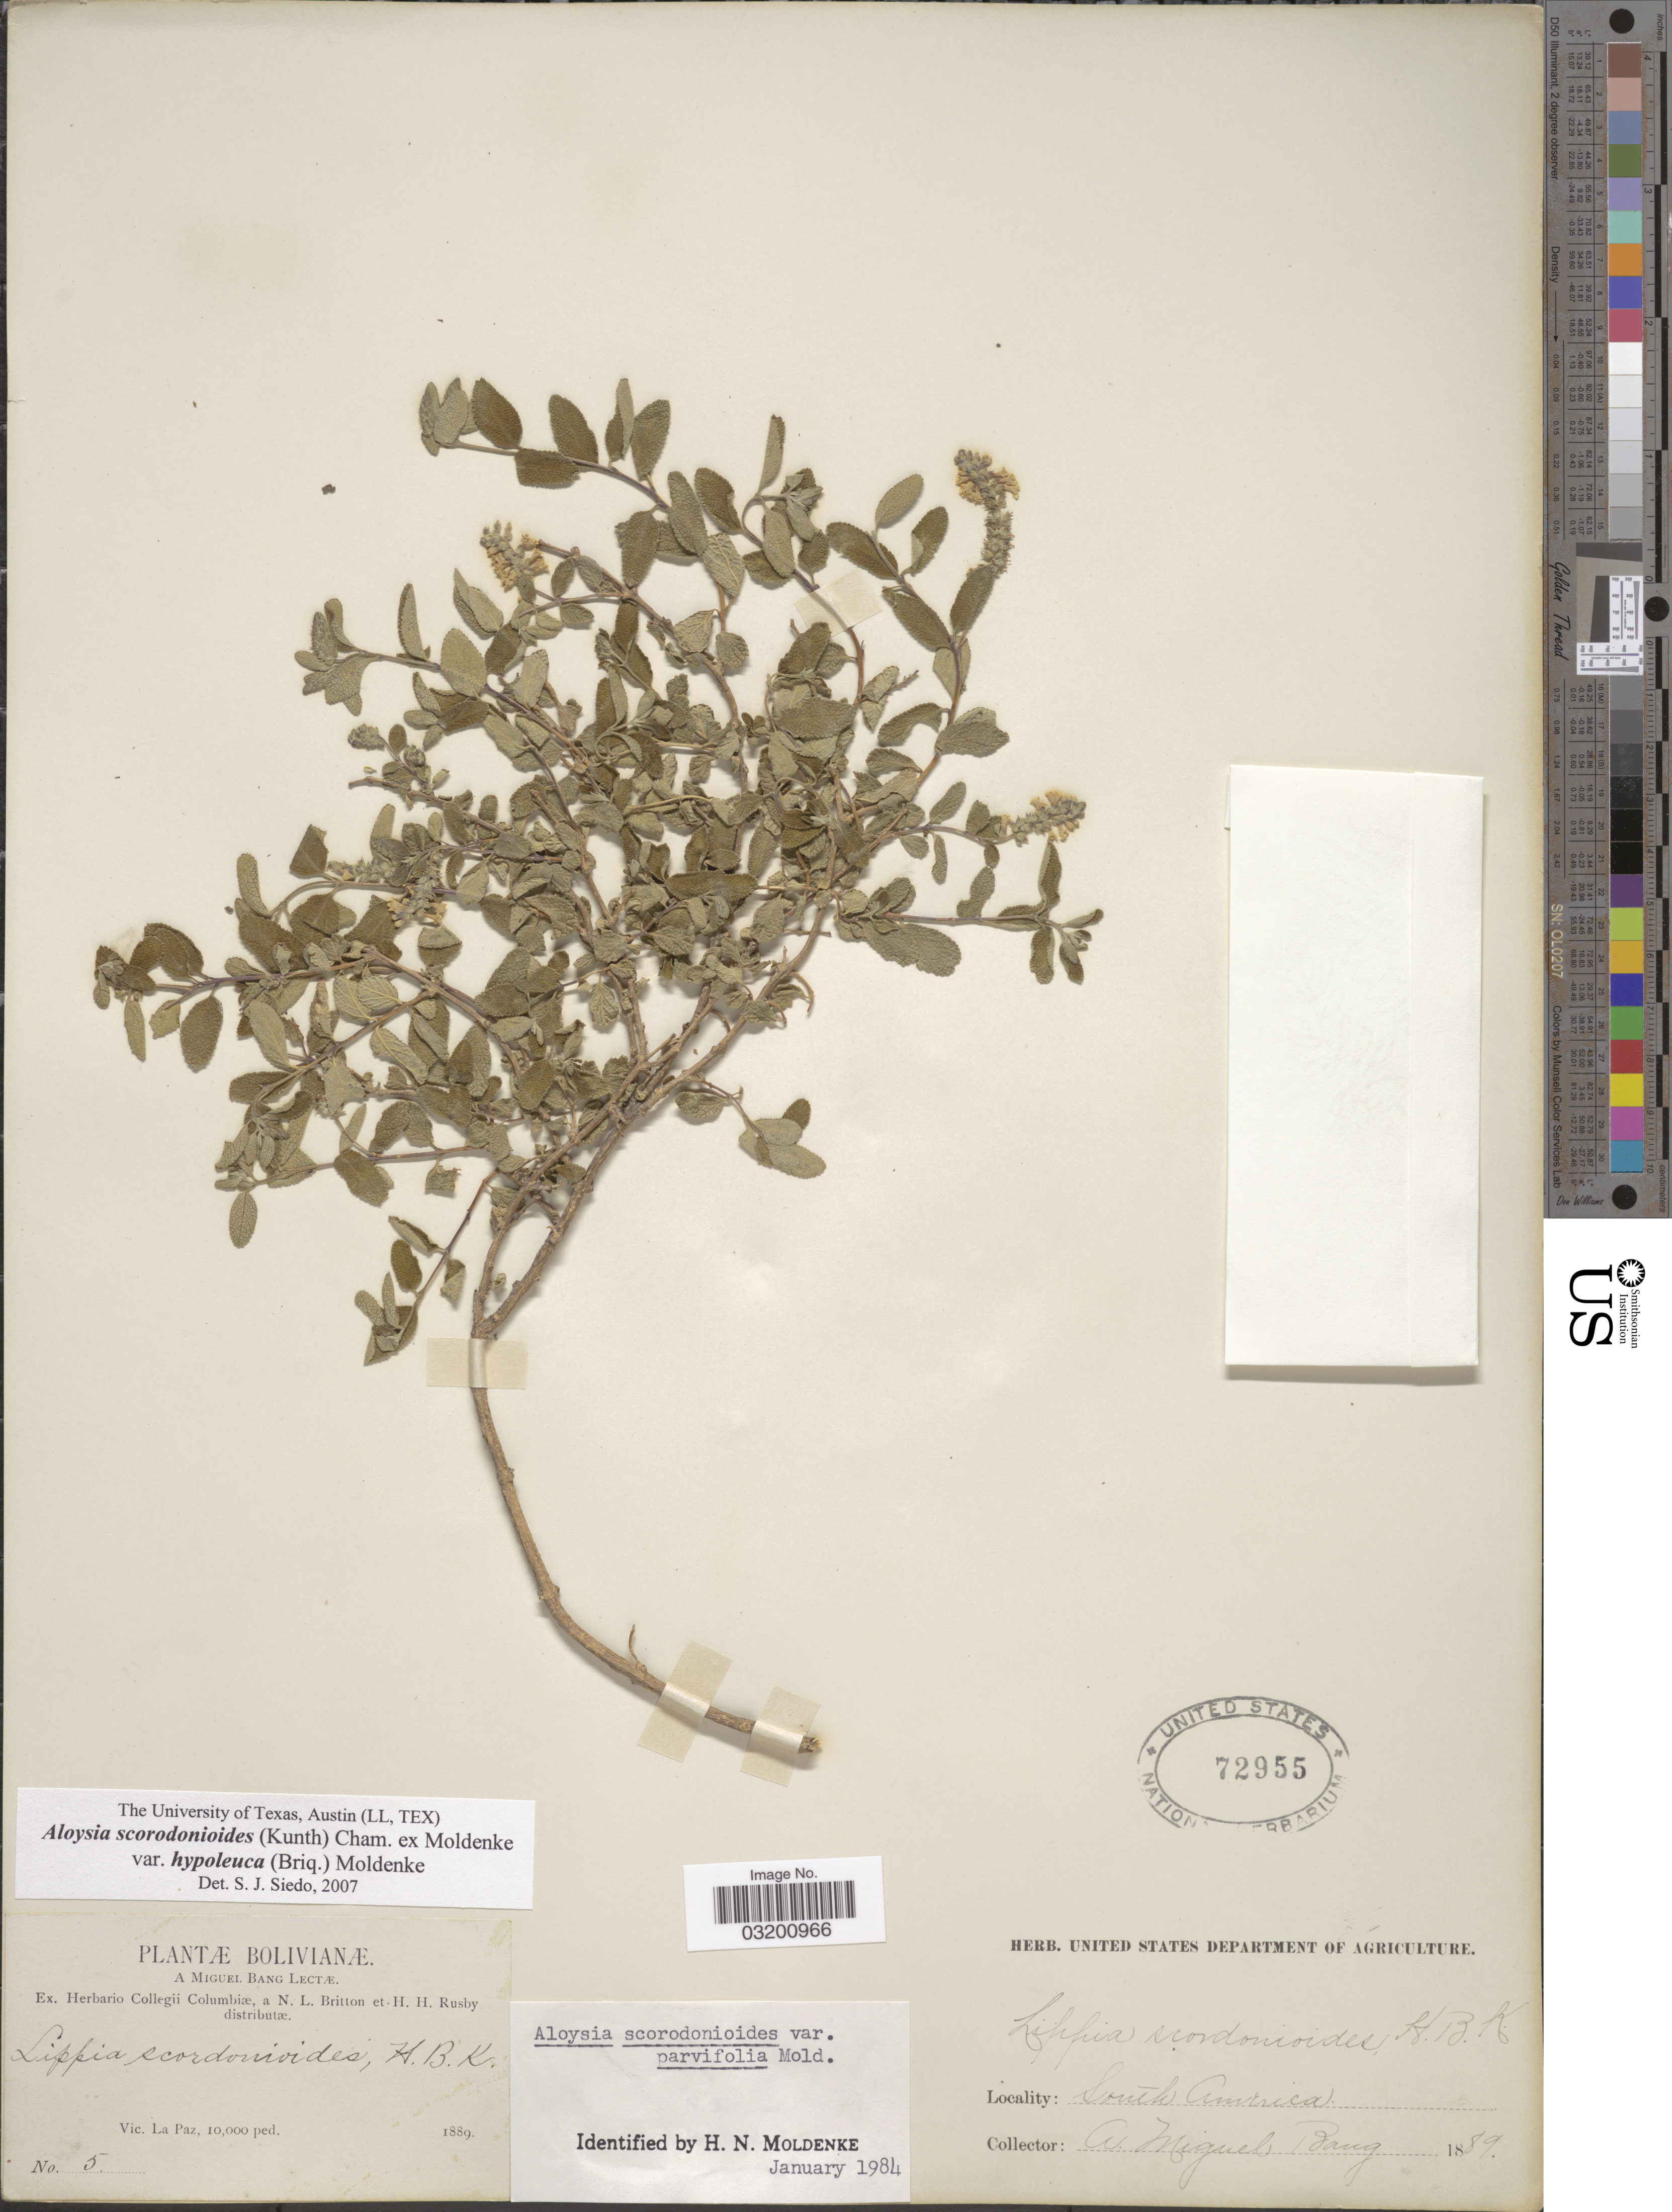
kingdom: Plantae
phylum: Tracheophyta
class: Magnoliopsida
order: Lamiales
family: Verbenaceae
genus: Aloysia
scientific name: Aloysia scorodonioides var. hypoleuca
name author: (Briq.) Moldenke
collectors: M. Bang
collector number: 5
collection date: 1889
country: Bolivia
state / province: La Paz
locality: Vic. La Paz.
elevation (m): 3048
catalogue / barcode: US 72955